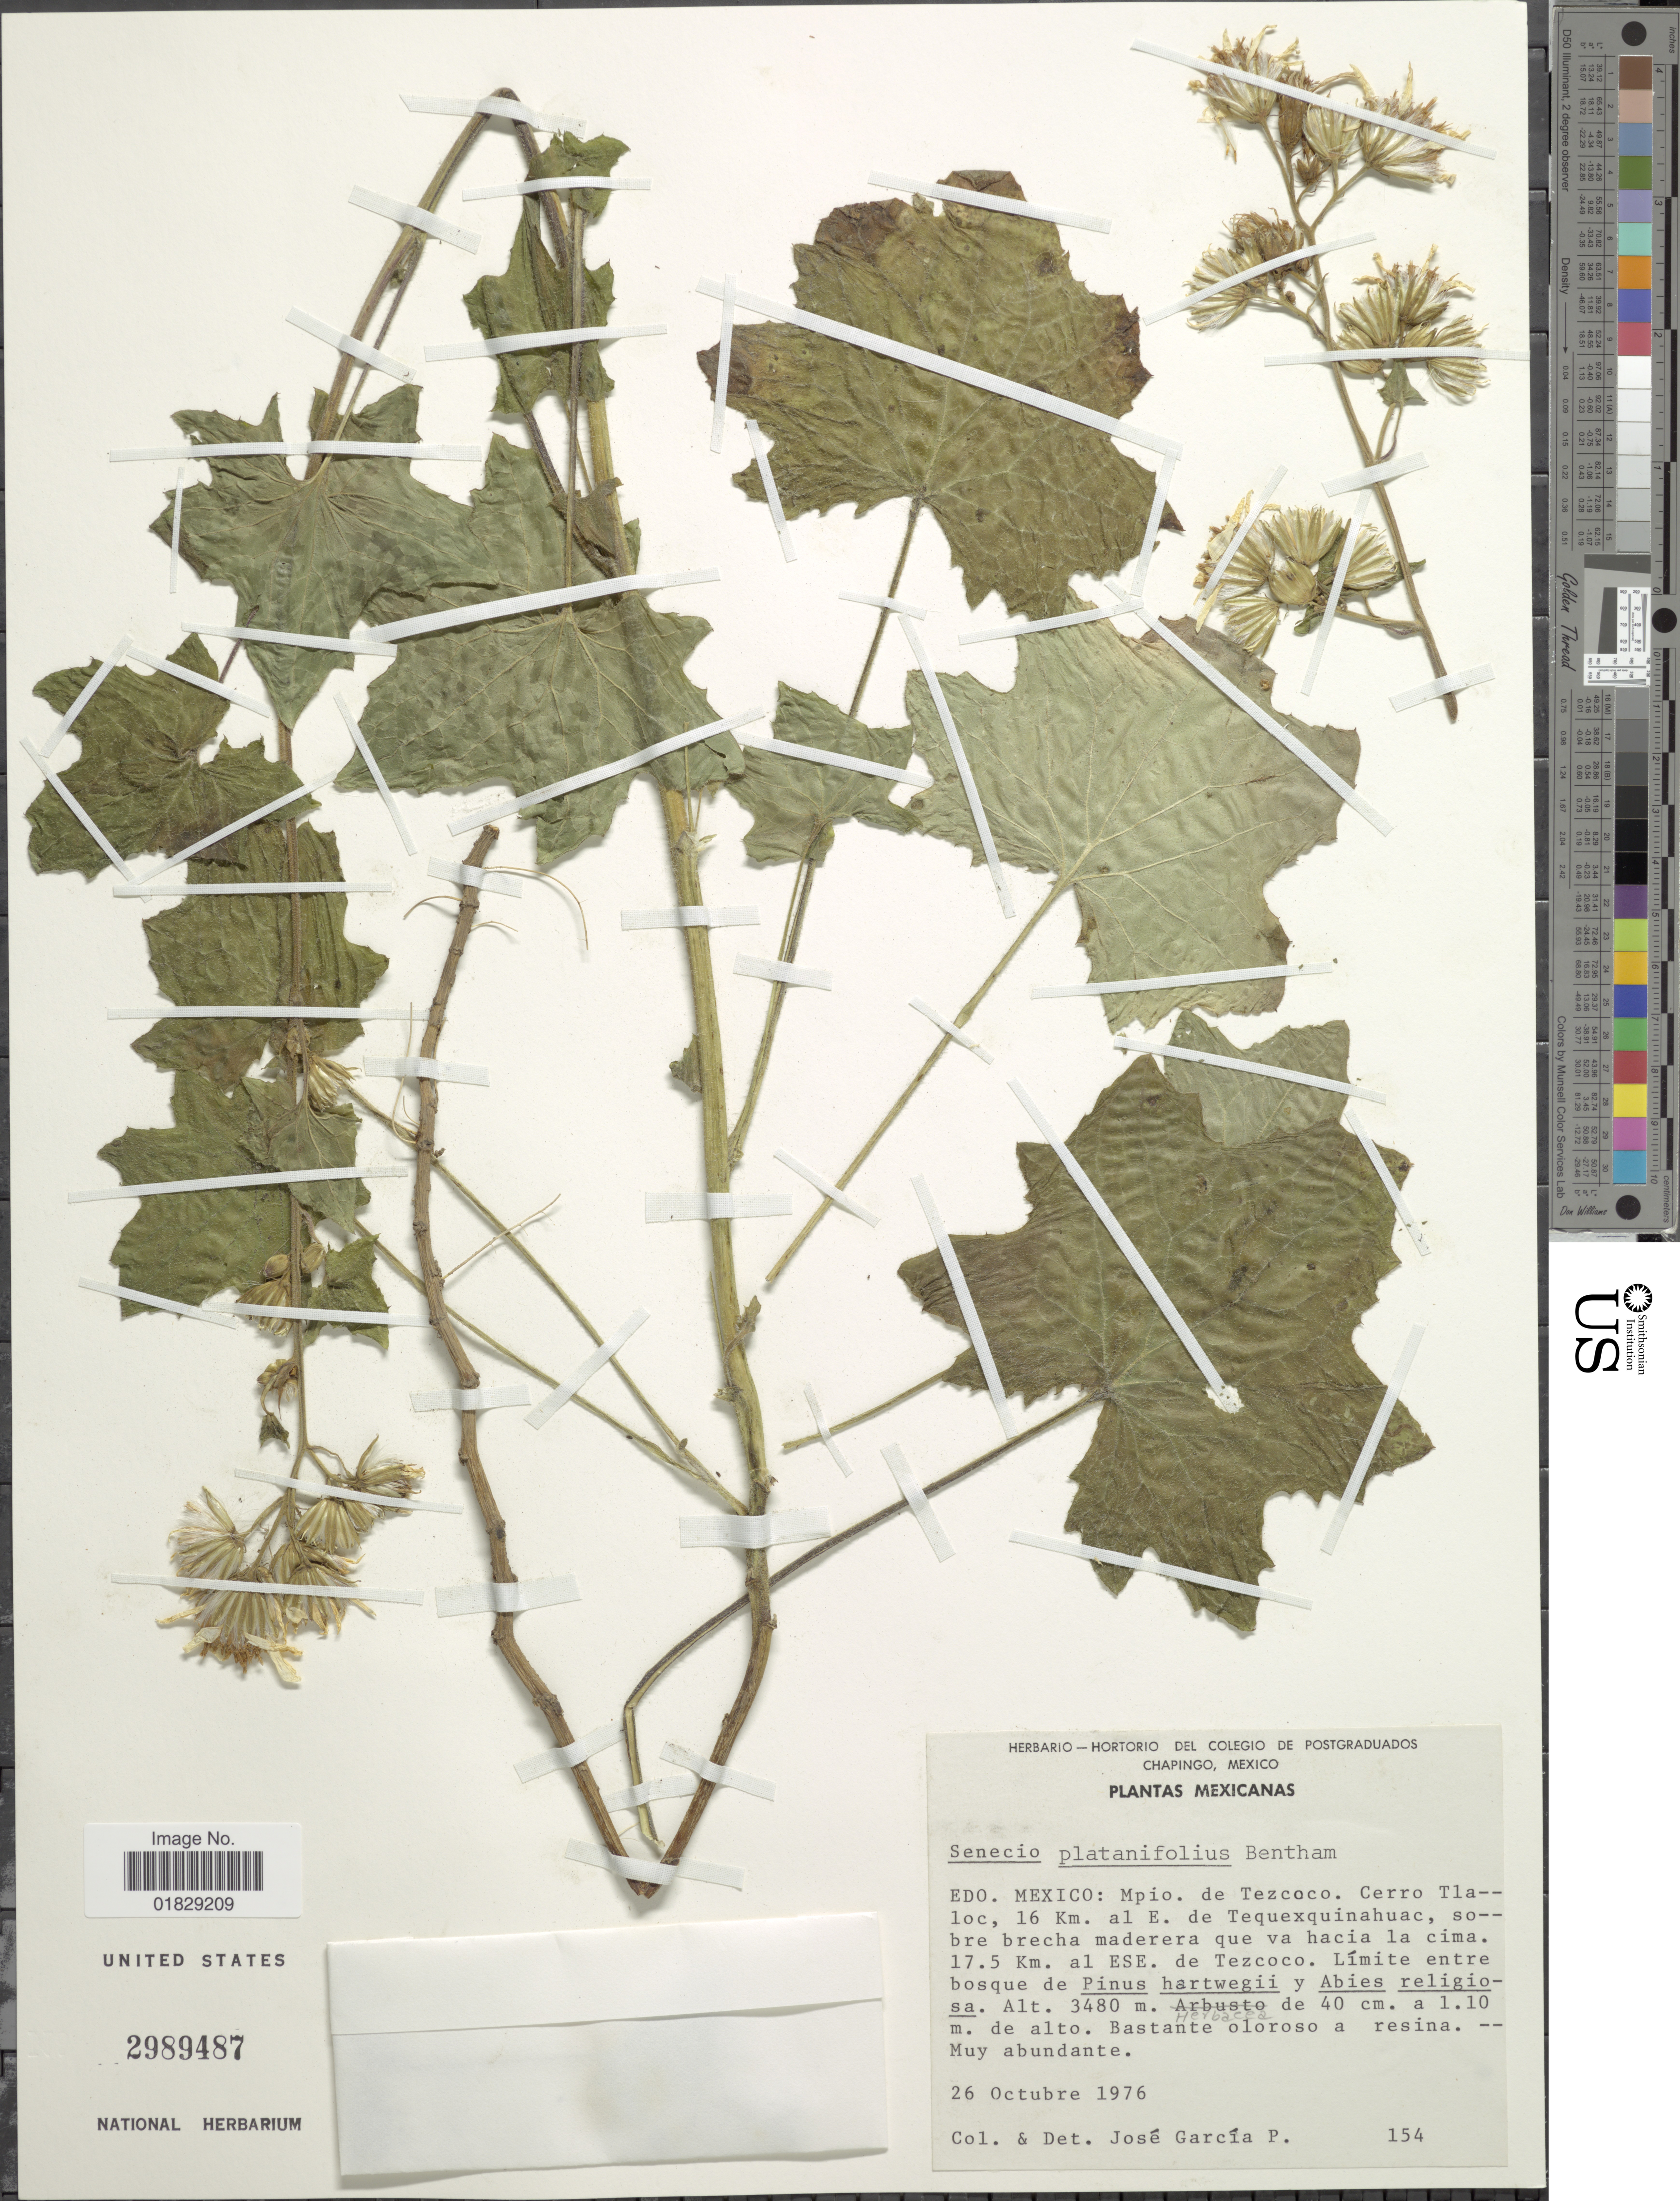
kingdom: Plantae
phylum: Tracheophyta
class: Magnoliopsida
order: Asterales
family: Asteraceae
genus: Roldana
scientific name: Roldana platanifolia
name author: (Benth.) H. Rob. & Brettell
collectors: J. García-P.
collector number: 154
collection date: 1976-10-26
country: Mexico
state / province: México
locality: Edo. Mexico: Mpio. de Tezcoco. Cerro Tlaloc, 16 Km. al E. de Tequexquinahuac, sobre brecha maderera que va hacia la cima. 17.5 Km. al ESE. de Tezcoco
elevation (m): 3480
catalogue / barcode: US 2989487